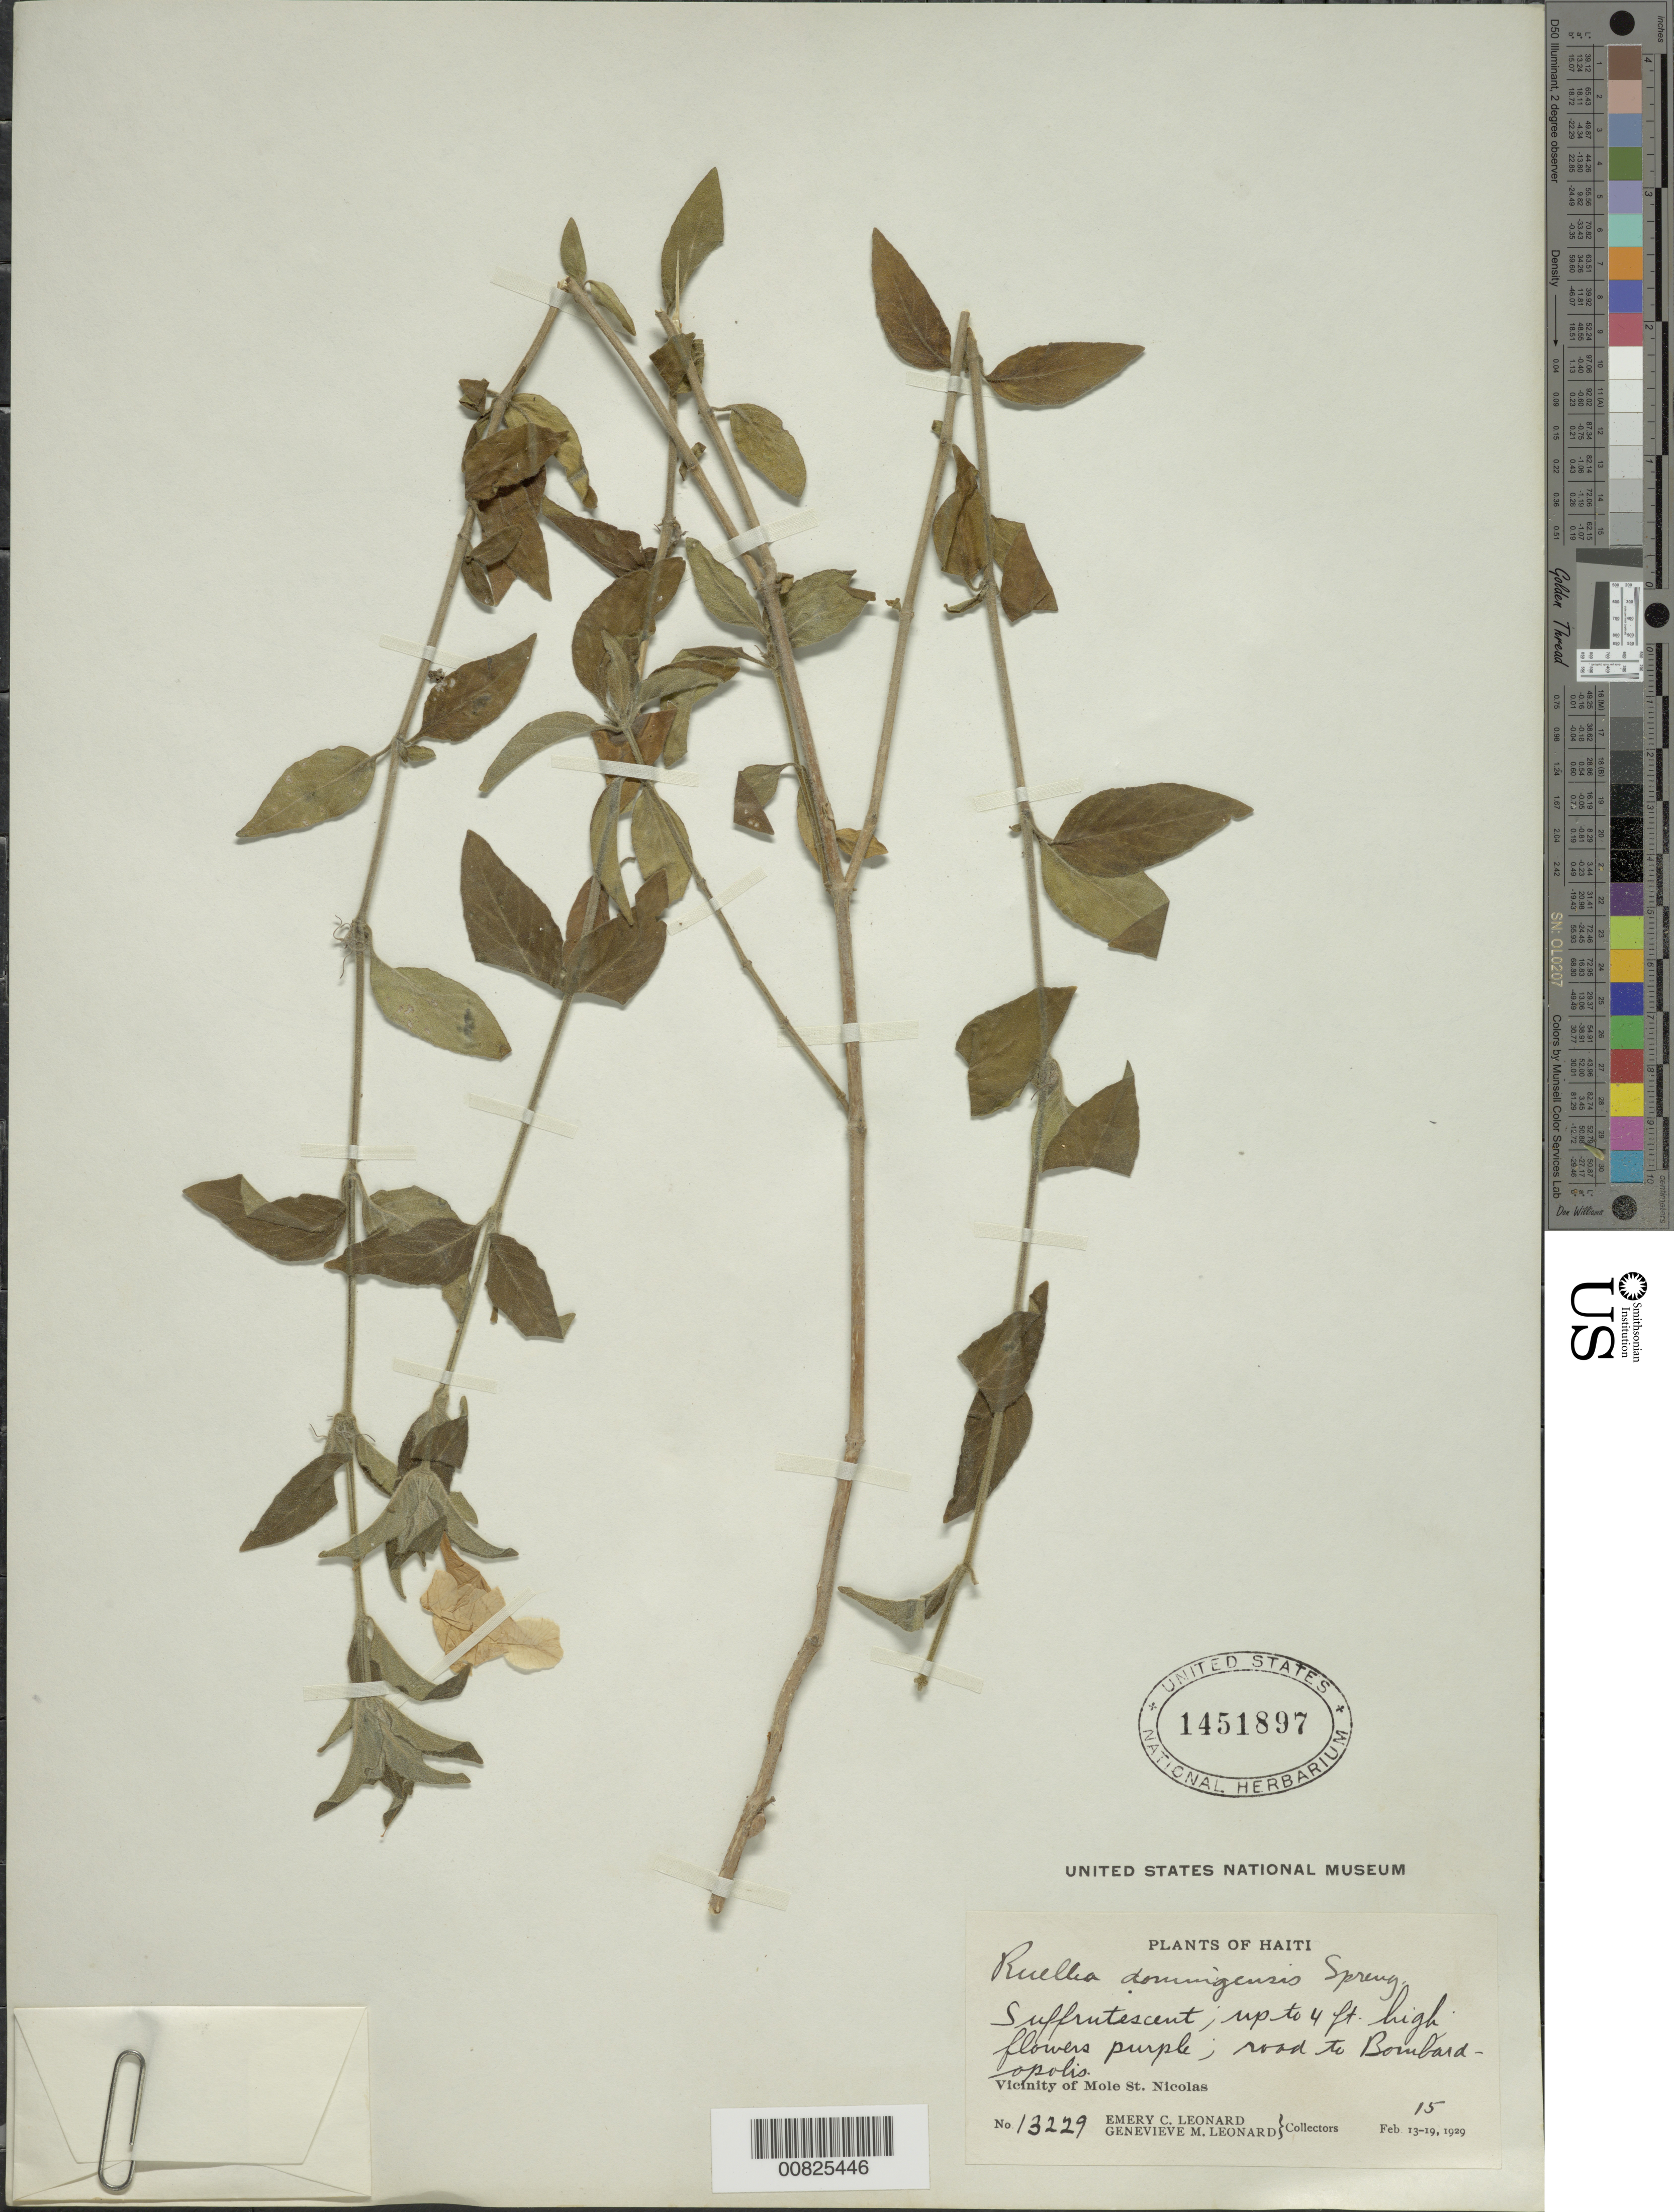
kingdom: Plantae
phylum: Tracheophyta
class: Magnoliopsida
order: Lamiales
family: Acanthaceae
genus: Ruellia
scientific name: Ruellia domingensis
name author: Spreng. ex Nees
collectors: E. C. Leonard & G. M. Leonard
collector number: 13229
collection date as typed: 15 Feb 1929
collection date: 1929-02-15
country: Haiti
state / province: Nord-Ouest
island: Hispaniola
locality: Vicinity of Mole St. Nicolas, road to Bombardopolis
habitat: Roadside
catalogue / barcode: US 1451897